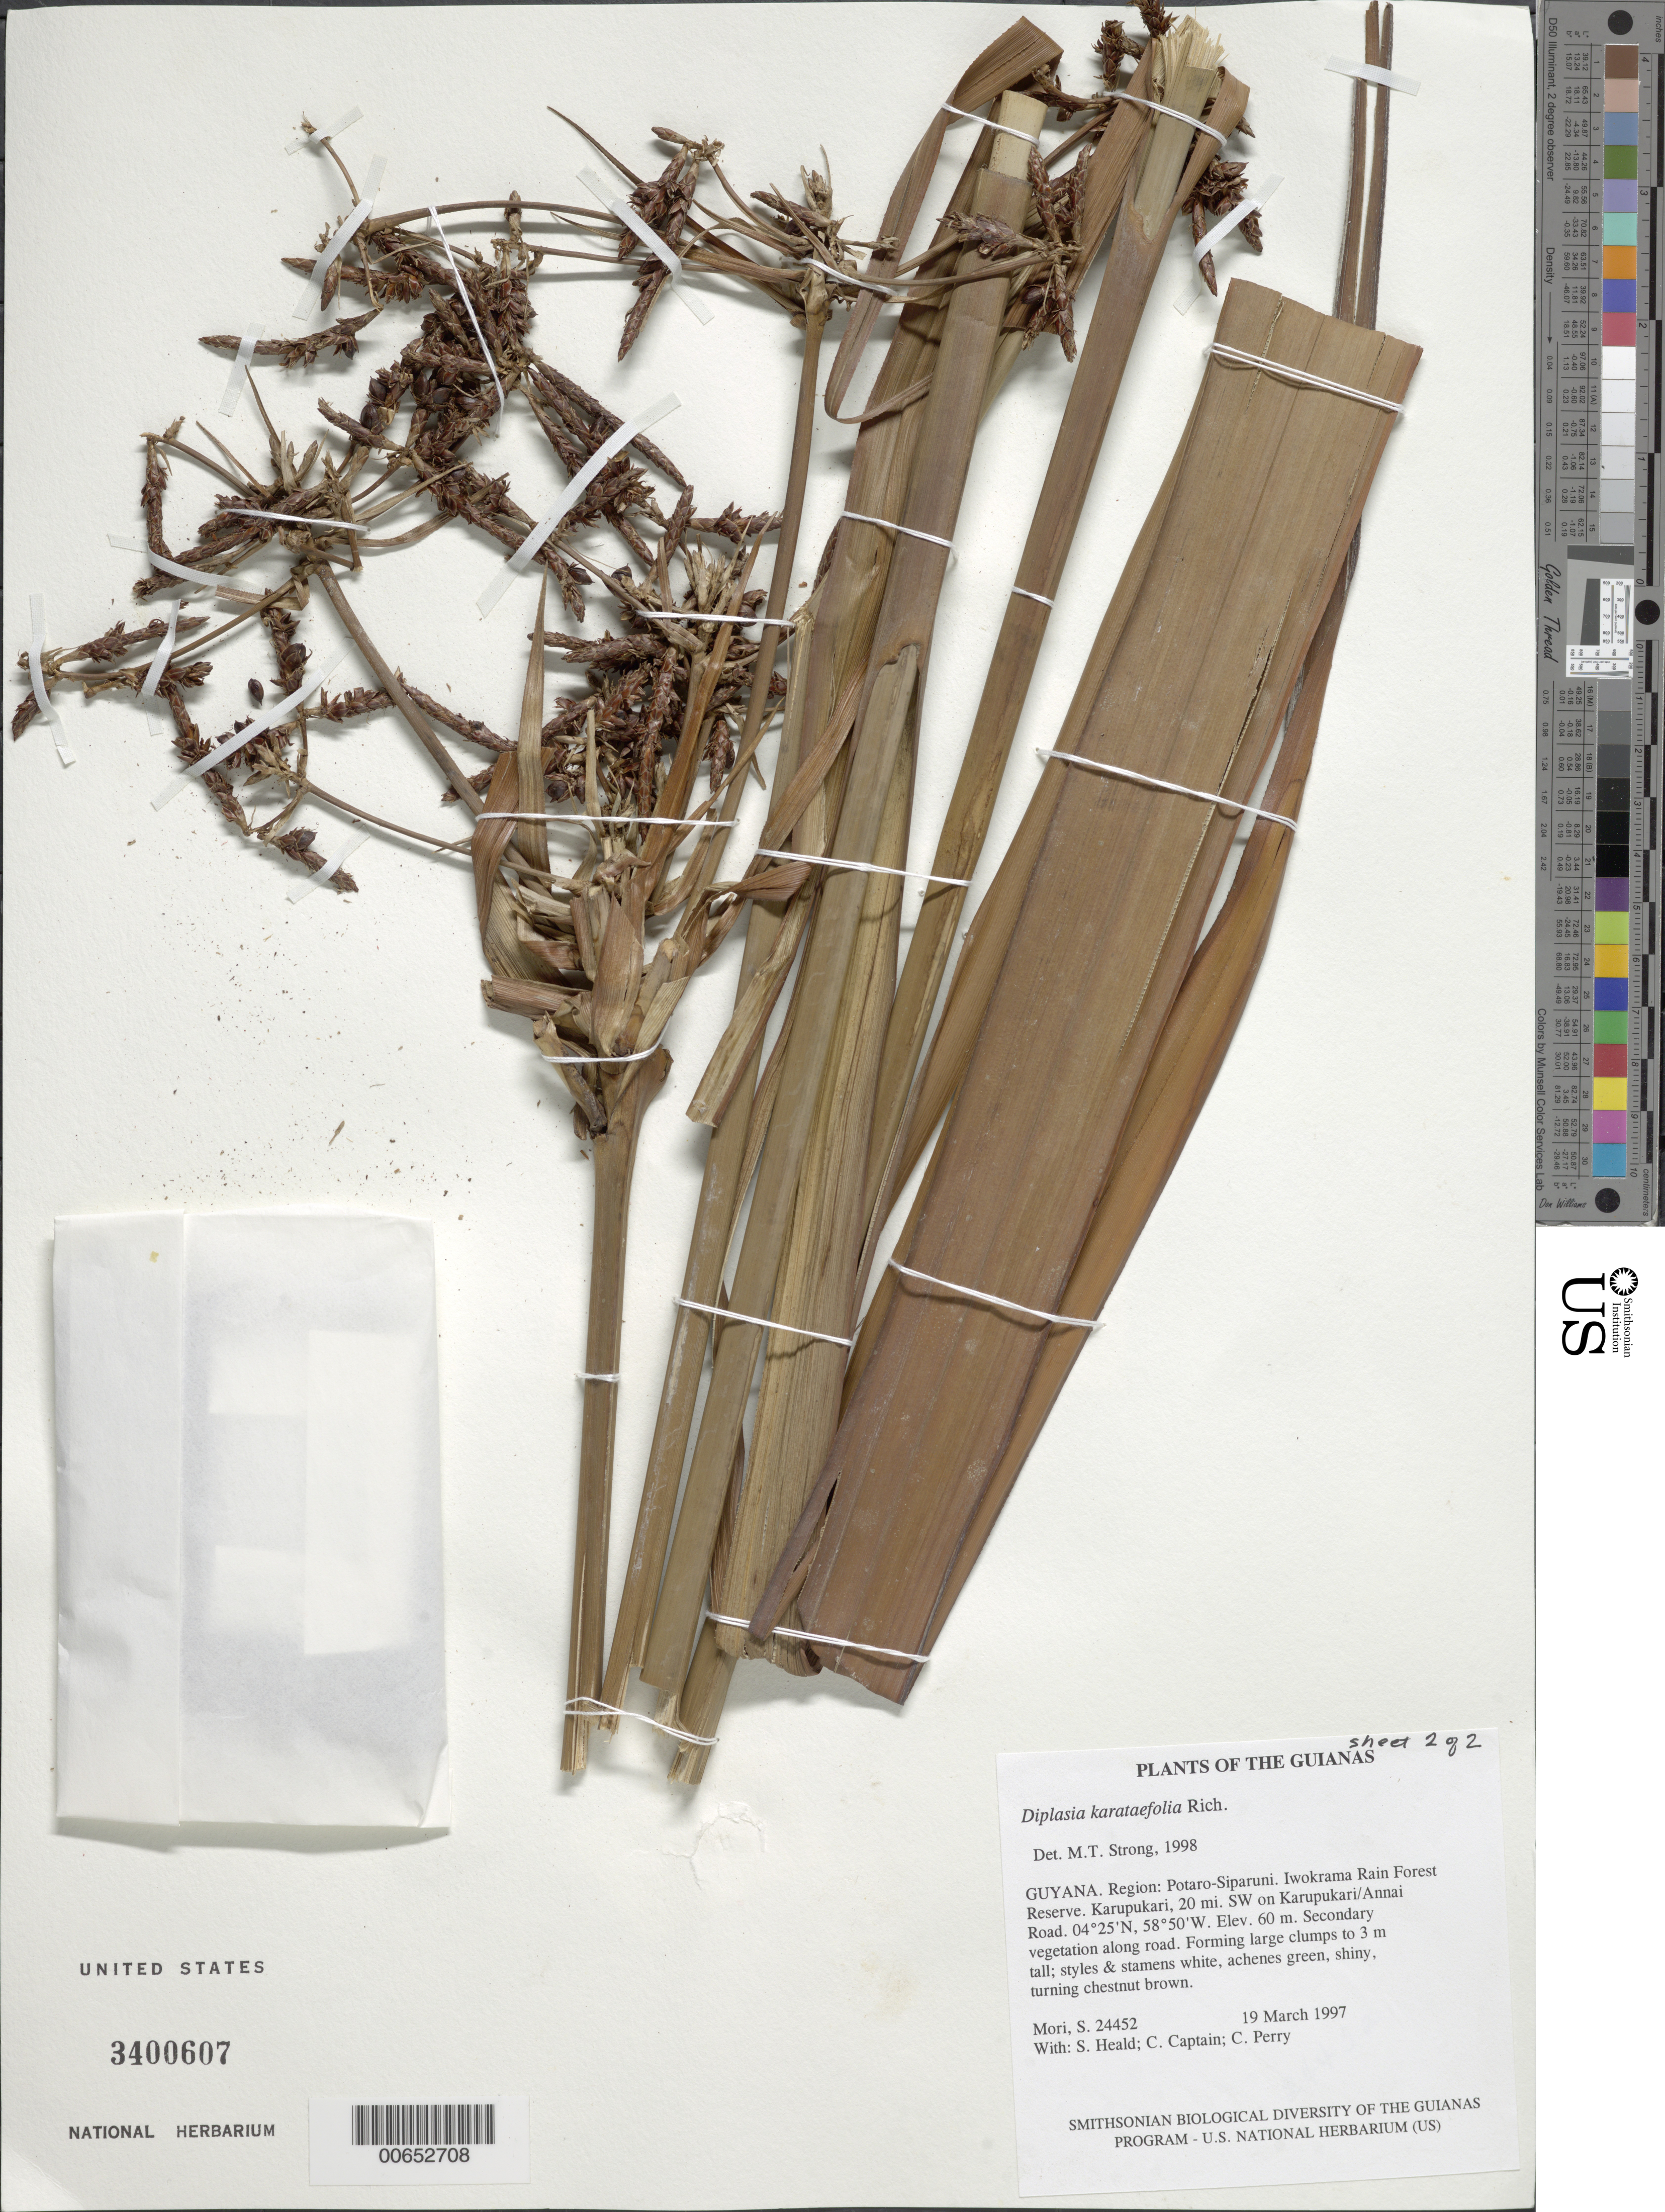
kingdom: Plantae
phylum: Tracheophyta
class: Liliopsida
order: Poales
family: Cyperaceae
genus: Diplasia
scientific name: Diplasia karatifolia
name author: Rich.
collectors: S. Mori, S. Heald, C. Captain & C. Perry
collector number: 24452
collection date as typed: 19 March 1997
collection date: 1997-03-19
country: Guyana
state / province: Potaro-Siparuni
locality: Iwokrama Rain Forest Reserve. Karupukari, 20 mi. SW on Karupukari/Annai Road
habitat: Secondary vegetation along road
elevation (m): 60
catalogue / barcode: US 3400607